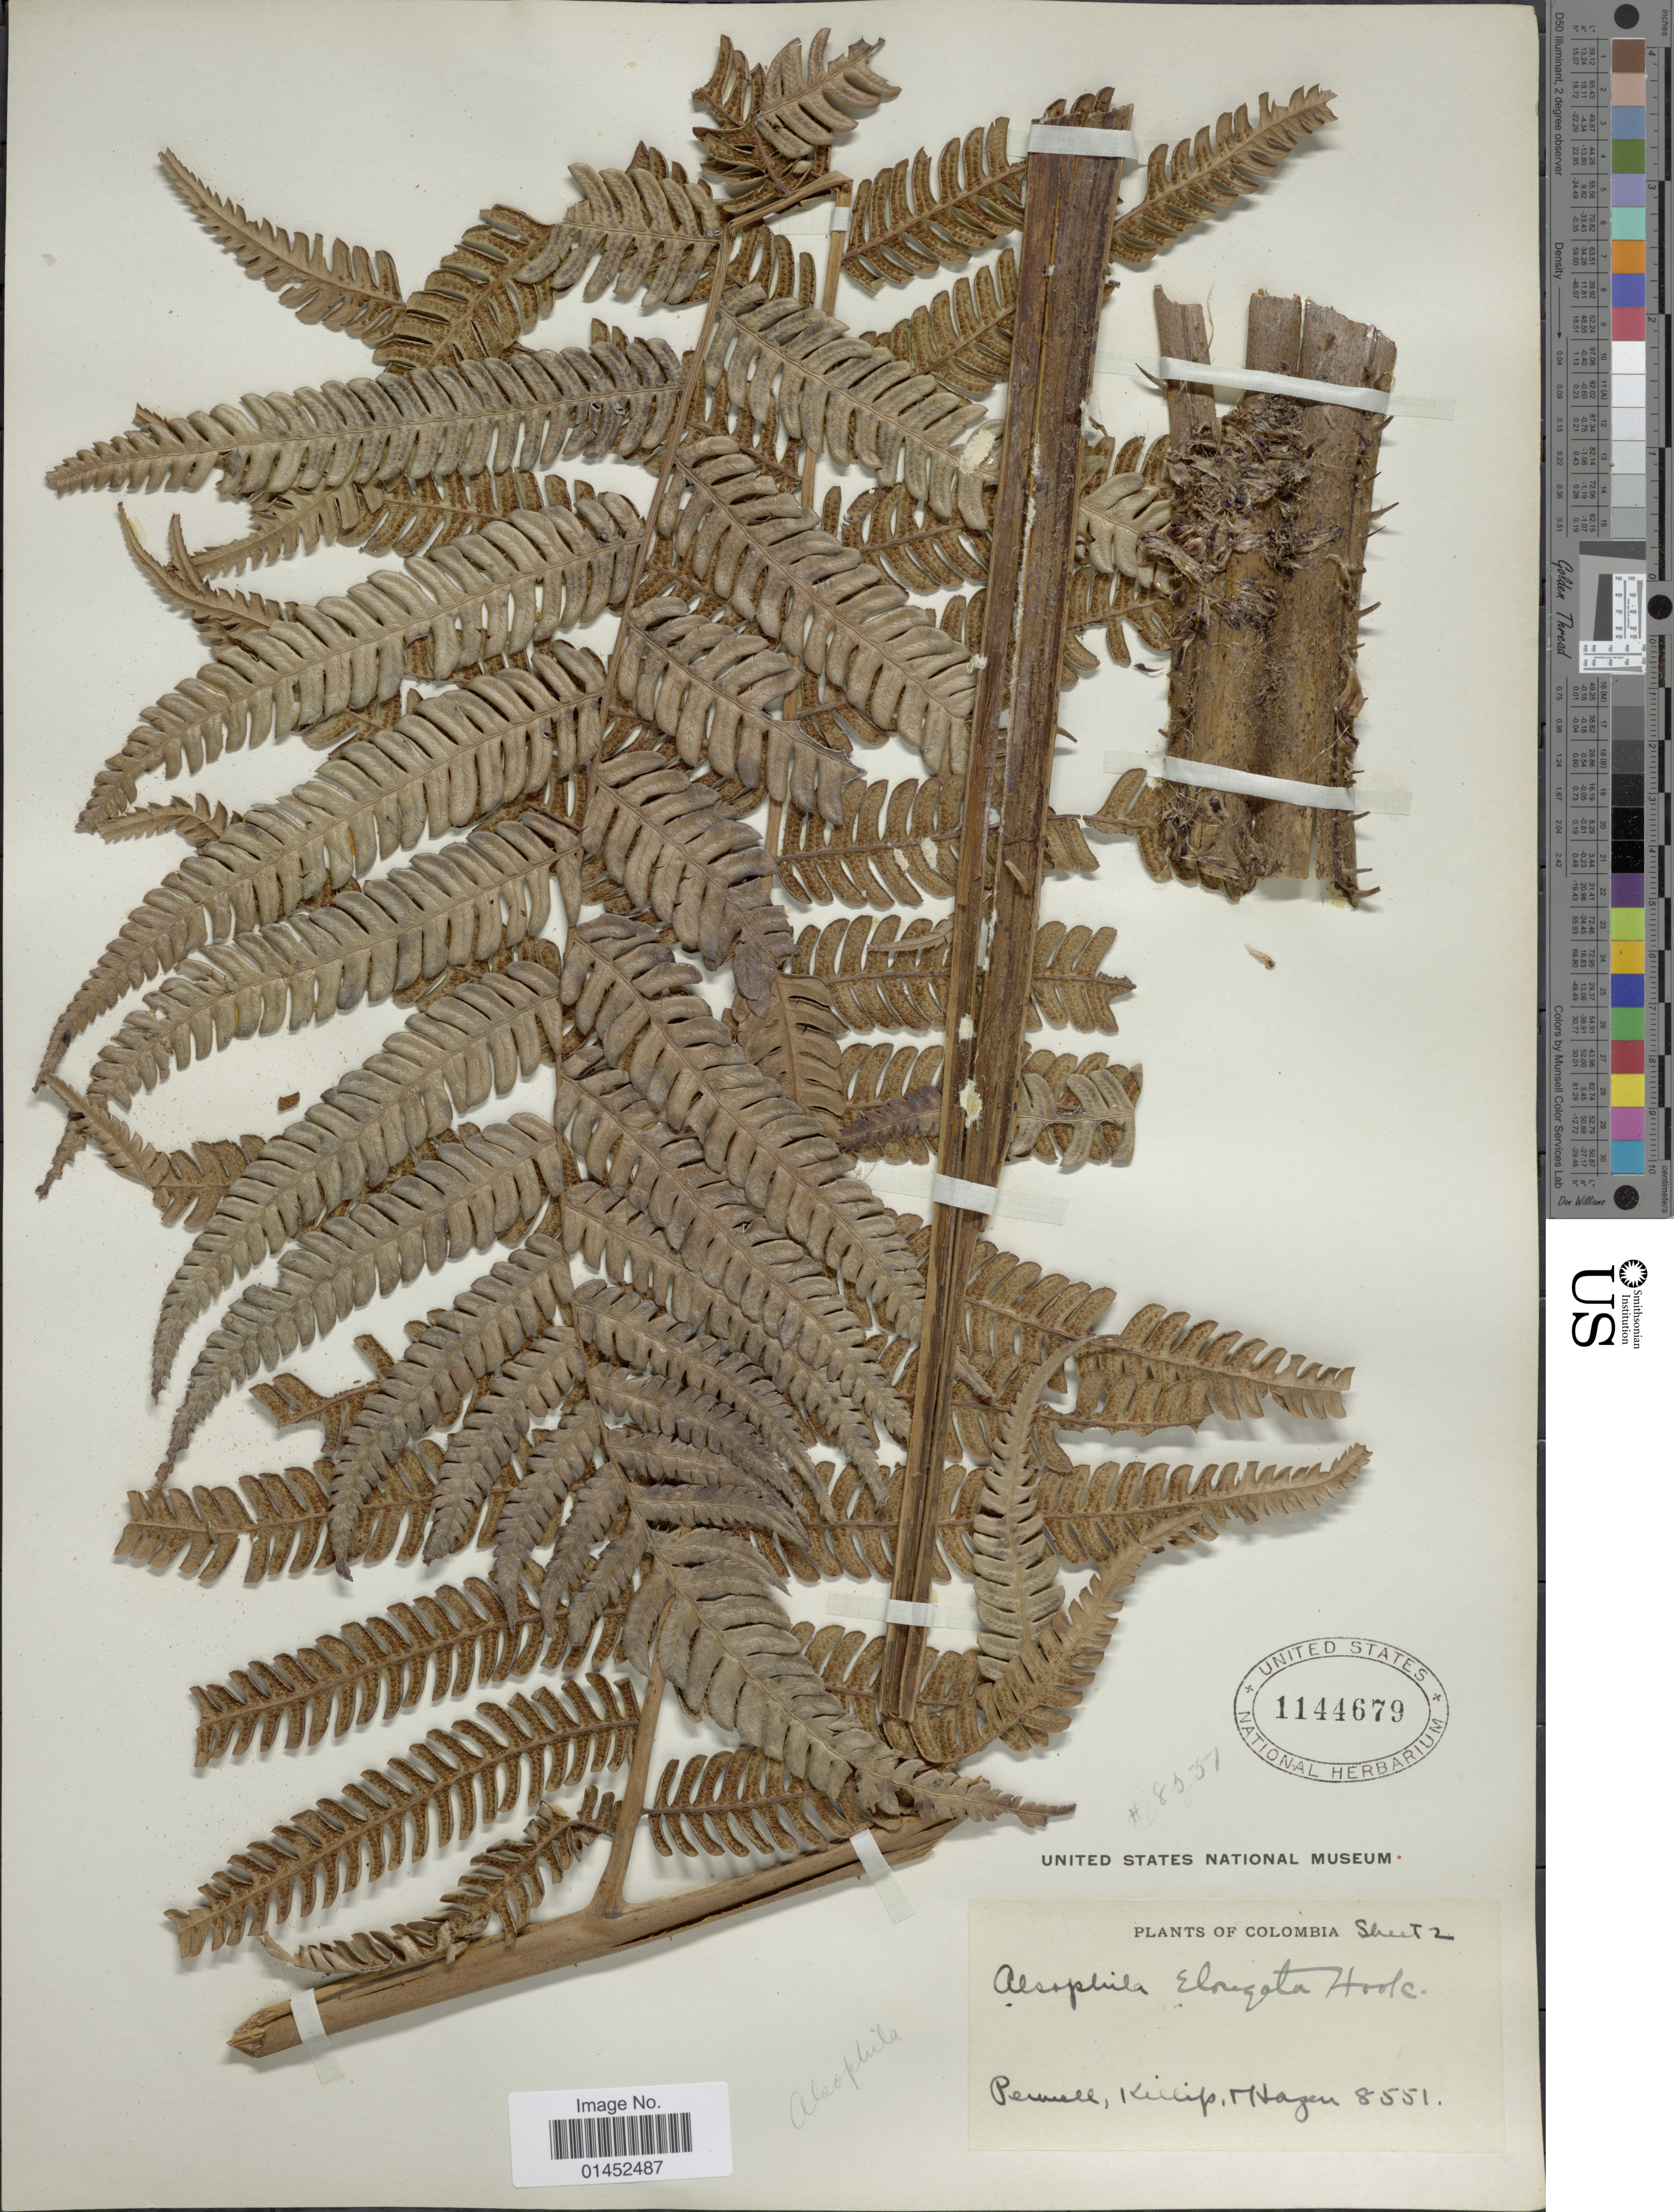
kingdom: Plantae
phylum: Tracheophyta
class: Polypodiopsida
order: Cyatheales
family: Cyatheaceae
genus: Cyathea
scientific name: Cyathea poeppigii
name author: (Hook.) Domin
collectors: F. W. Pennell, E. P. Killip & T. E. Hazen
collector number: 8551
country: Colombia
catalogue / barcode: US 1144679